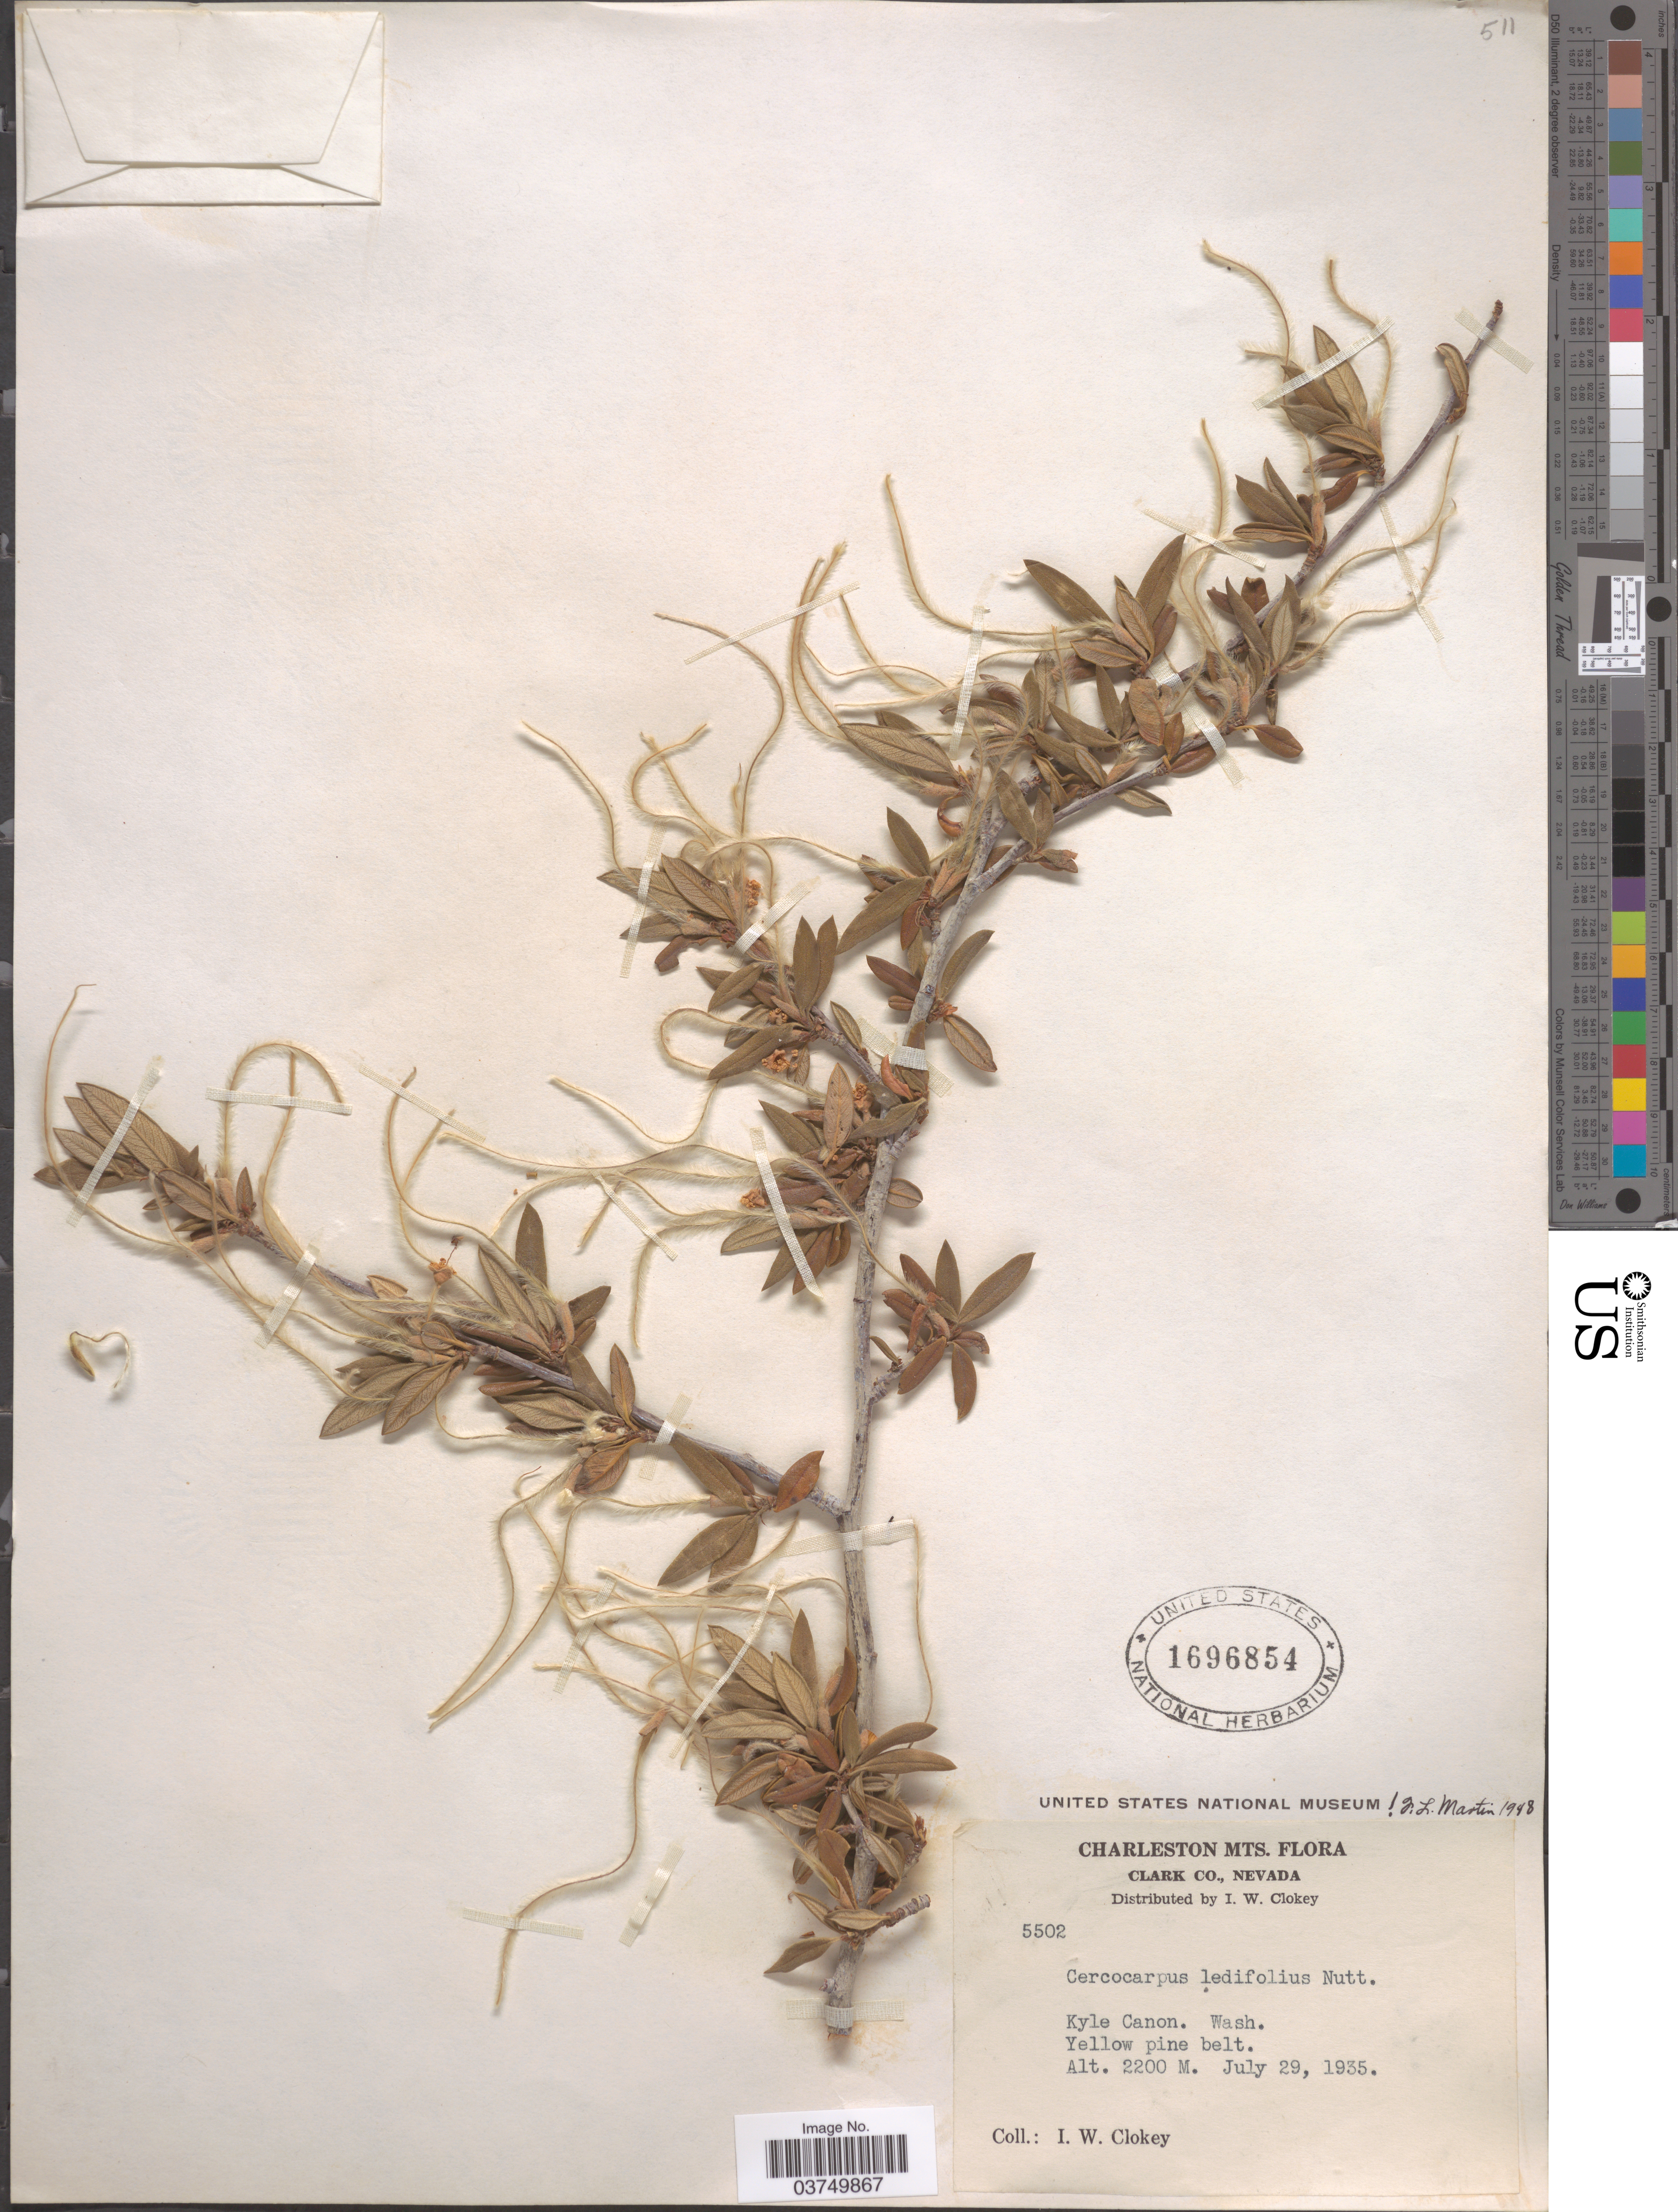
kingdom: Plantae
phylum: Tracheophyta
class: Magnoliopsida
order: Rosales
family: Rosaceae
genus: Cercocarpus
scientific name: Cercocarpus ledifolius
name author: Nutt.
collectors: I. W. Clokey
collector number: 5502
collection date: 1935-07-29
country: United States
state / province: Nevada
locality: Charleston Mts. Clark Co. Kyle Canon. Wash. Yellow pine belt.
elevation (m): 2200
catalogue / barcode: US 1696854